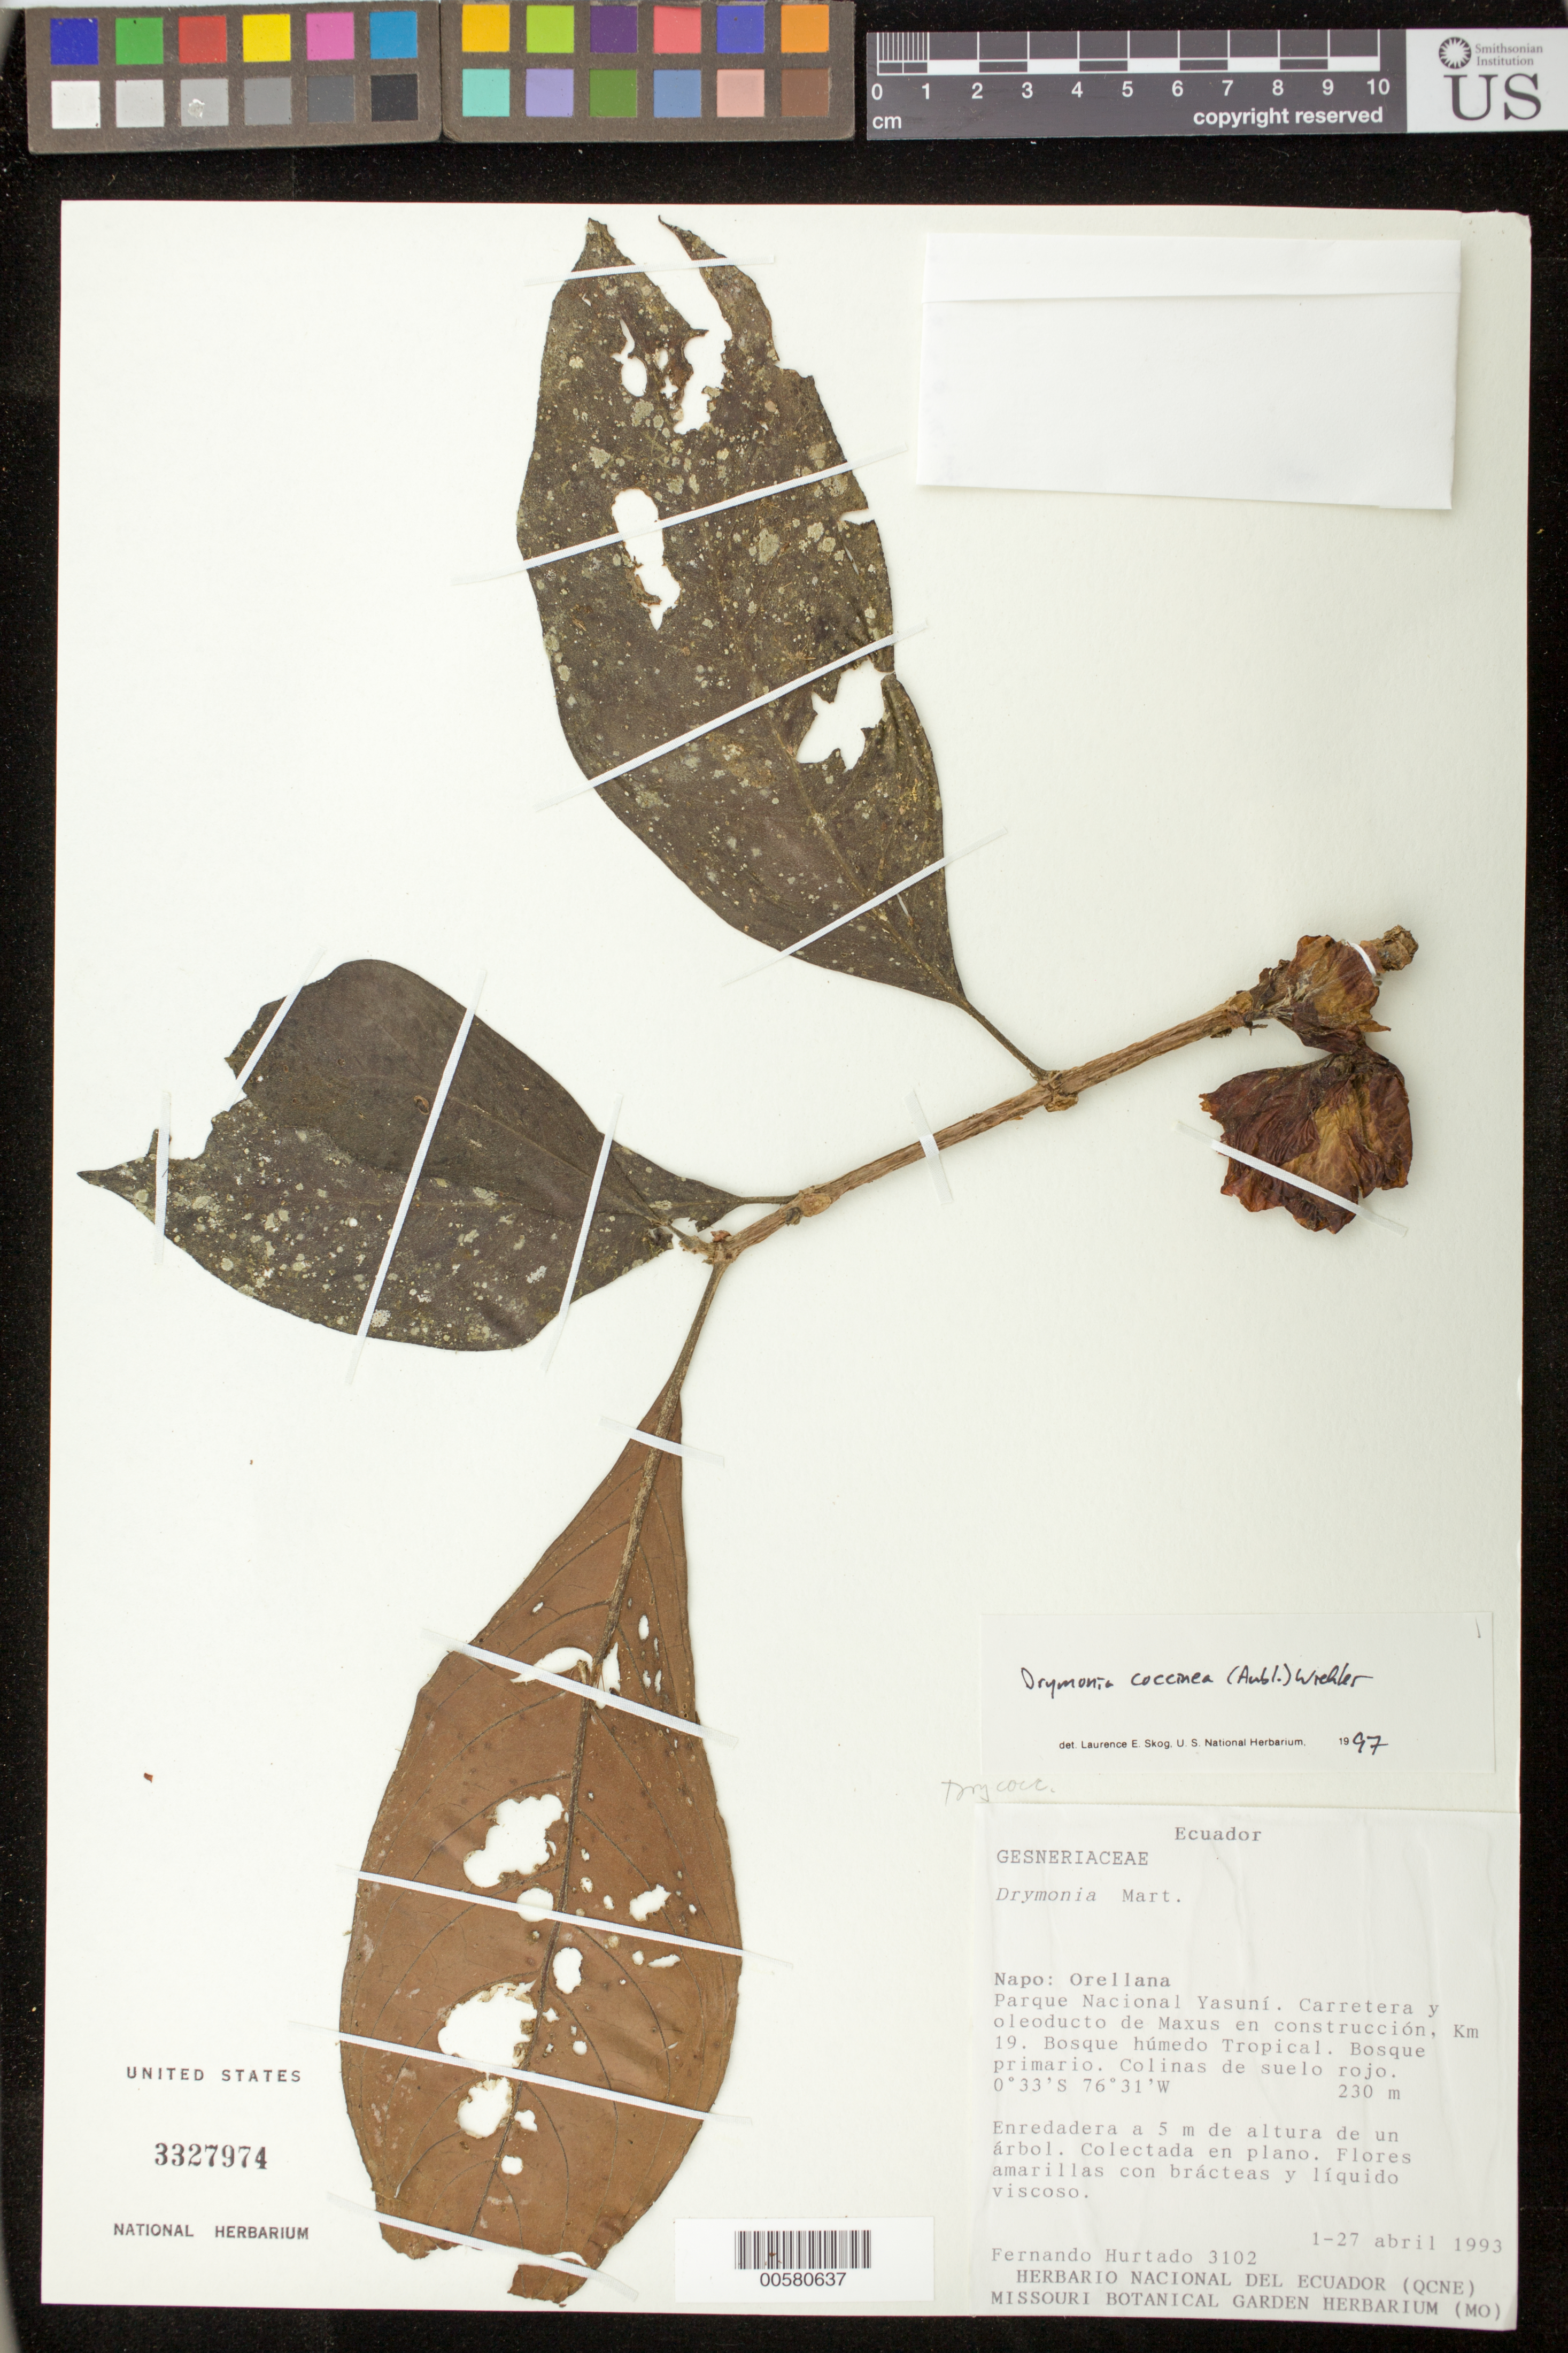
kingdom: Plantae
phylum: Tracheophyta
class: Magnoliopsida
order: Lamiales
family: Gesneriaceae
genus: Drymonia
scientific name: Drymonia coccinea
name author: (Aubl.) Wiehler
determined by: Skog, Laurence E.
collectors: F. Hurtado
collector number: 3102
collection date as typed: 1-27 Apr 1993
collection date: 1993-04-17/1993-04-27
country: Ecuador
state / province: Napo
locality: Orellana, Parque Nacional Yasuní, carretera y oleoducto de Maxus en construcción, Km 19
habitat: Bosque húmedo tropical; bosque primario; colinas de suelo rojo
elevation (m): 230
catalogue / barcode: US 3327974